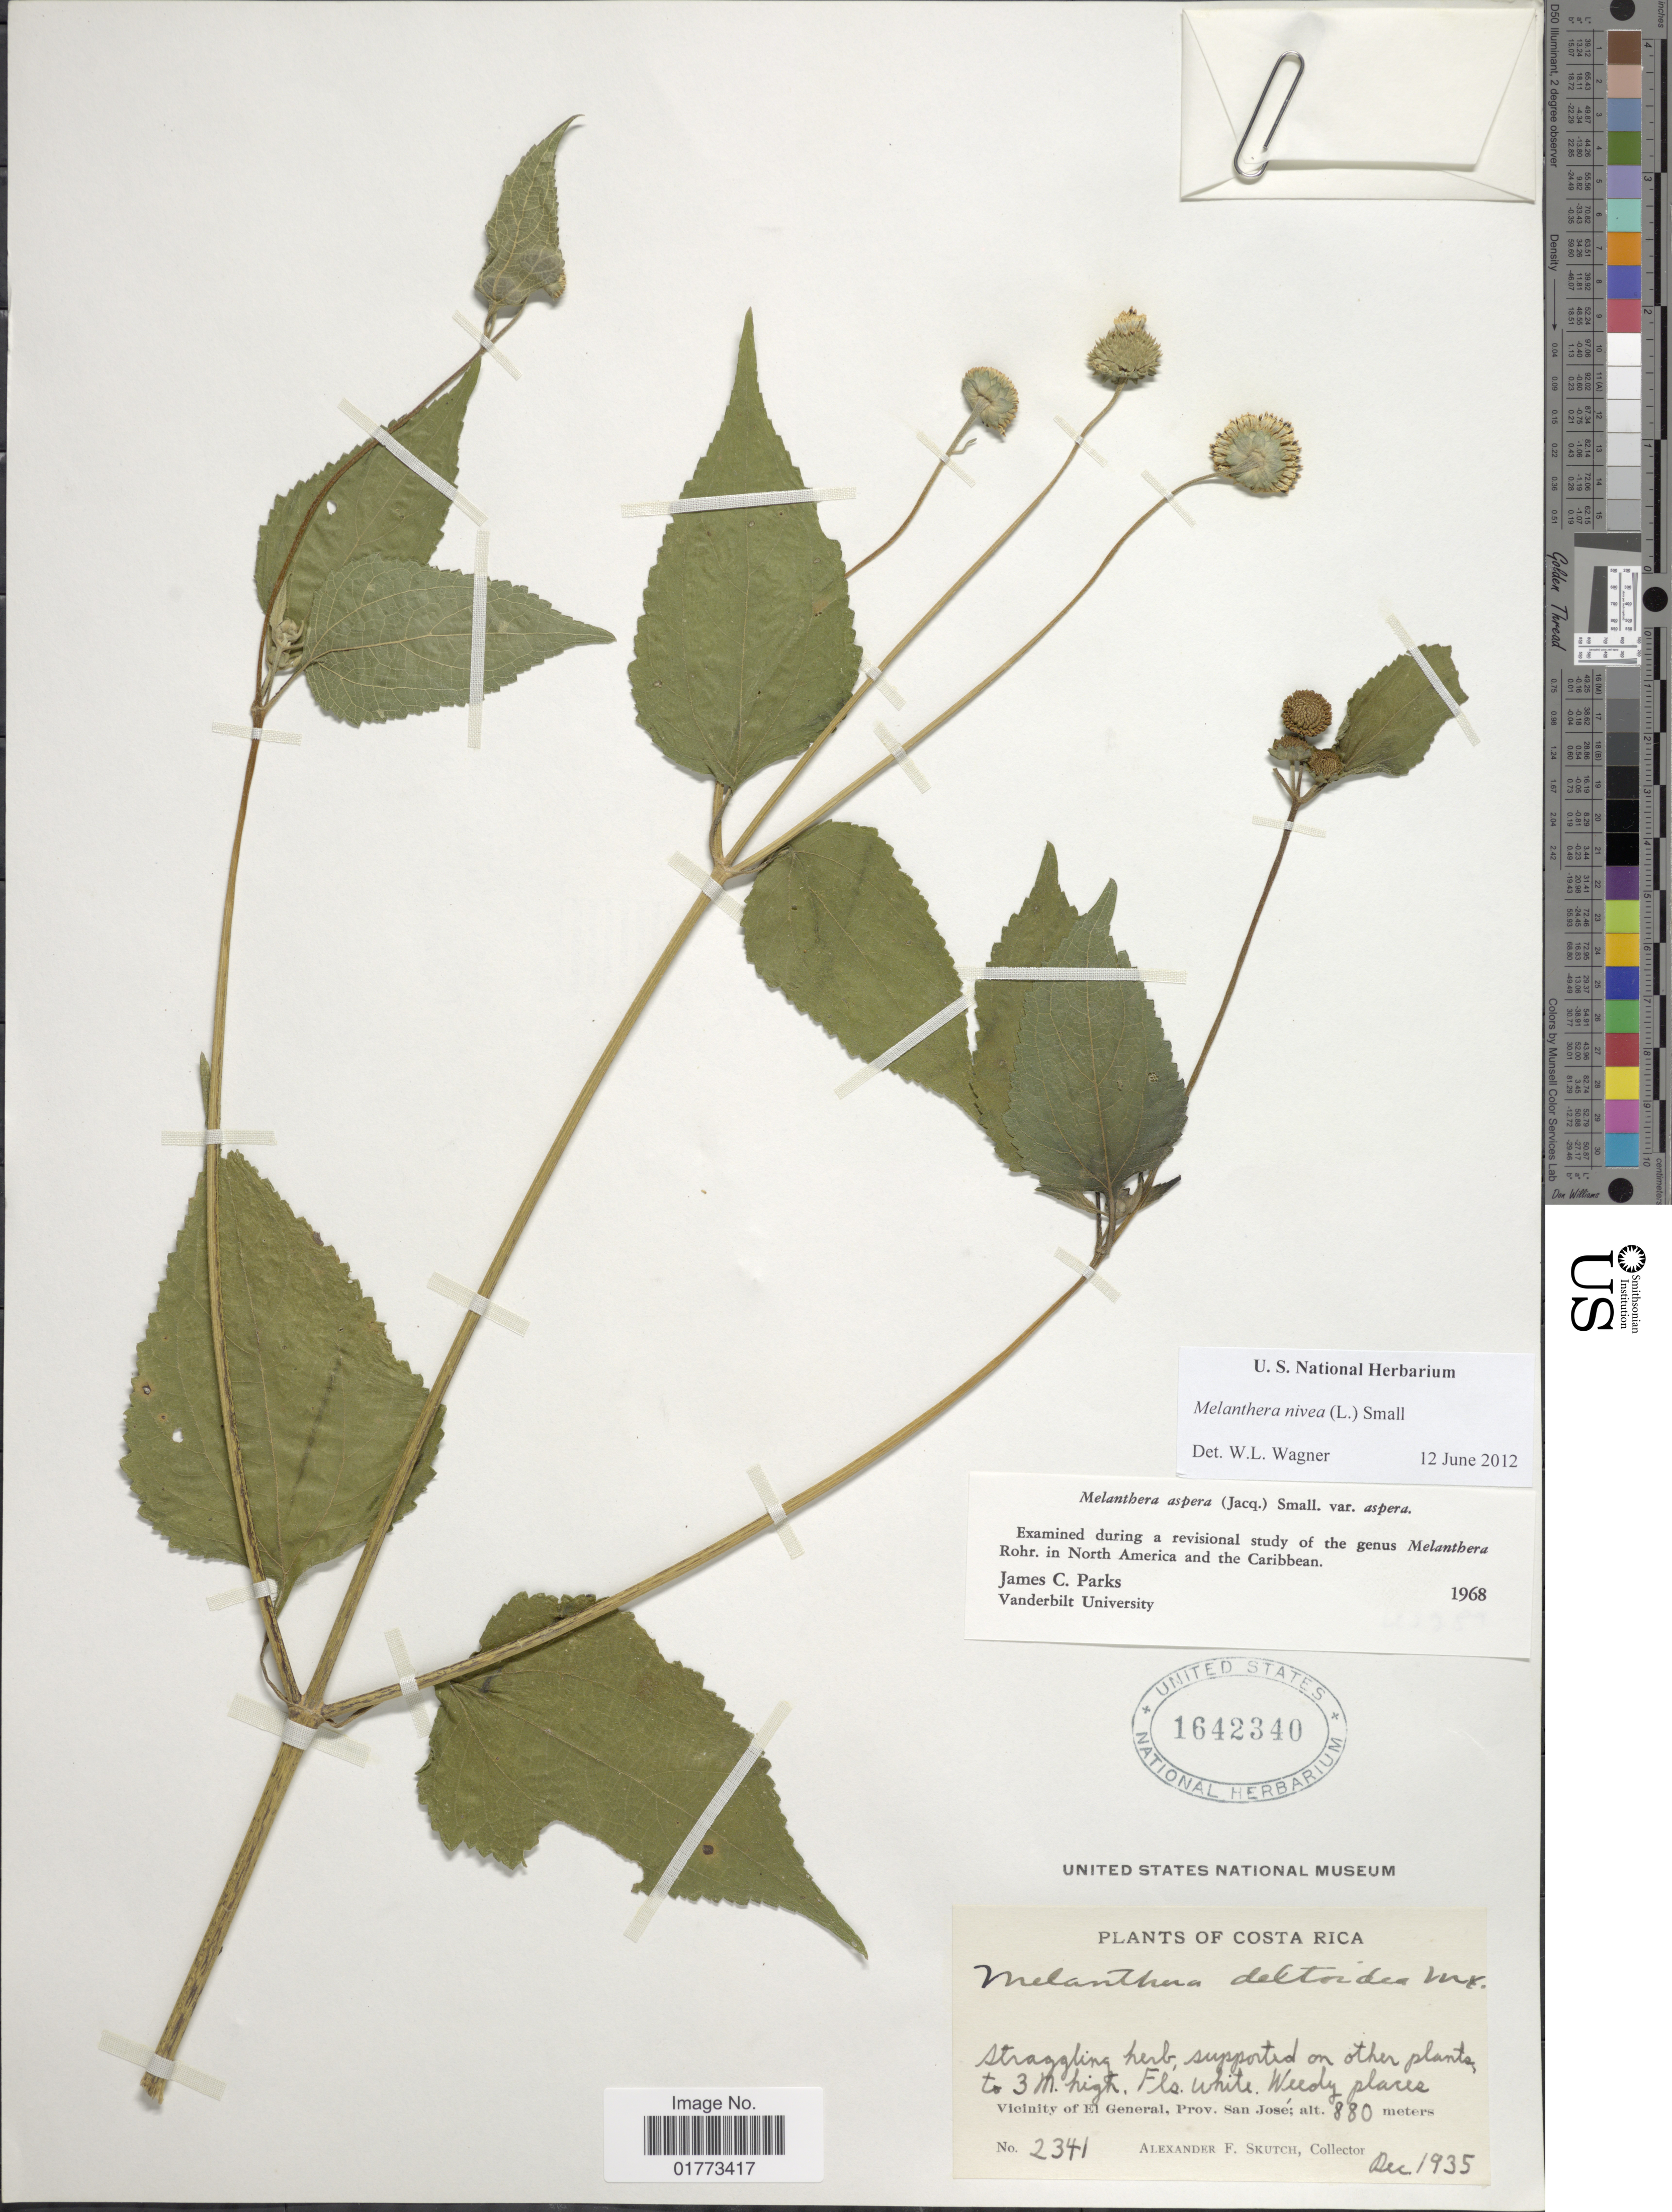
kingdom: Plantae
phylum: Tracheophyta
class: Magnoliopsida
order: Asterales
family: Asteraceae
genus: Melanthera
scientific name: Melanthera nivea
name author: (L.) Small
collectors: A. F. Skutch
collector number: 2341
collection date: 1935-12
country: Costa Rica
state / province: San José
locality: Vicinity of El General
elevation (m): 880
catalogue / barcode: US 1642340